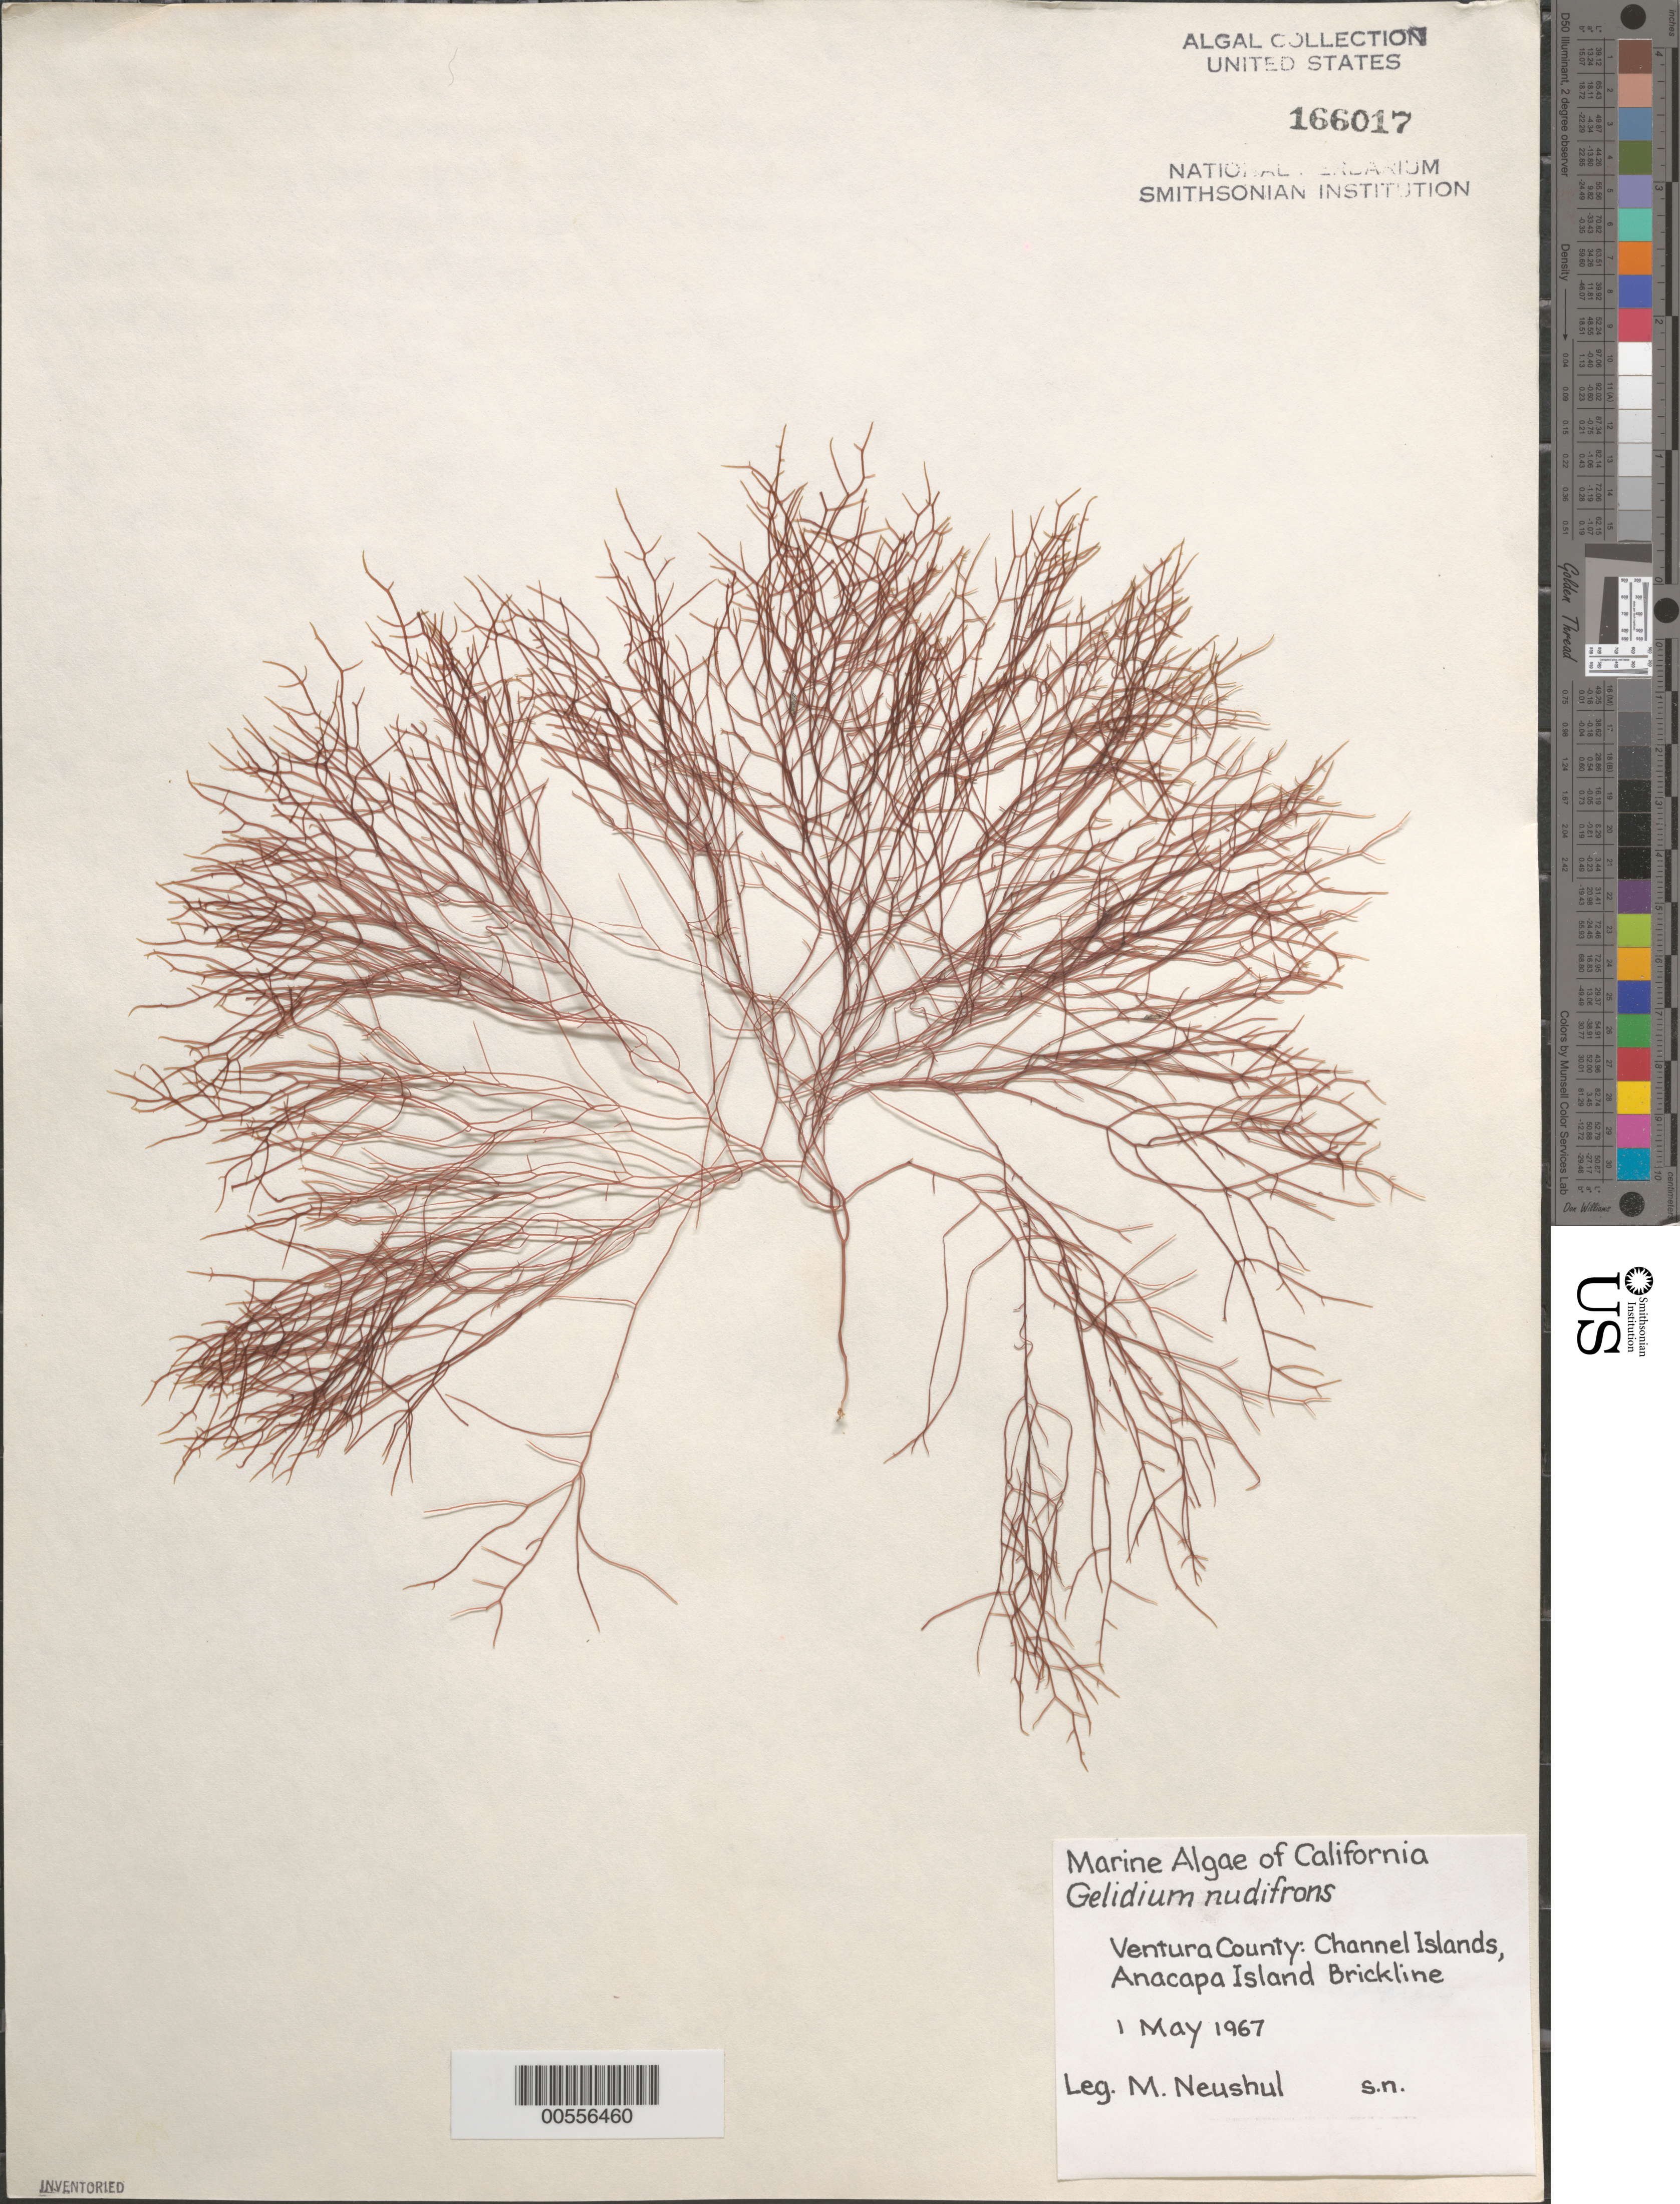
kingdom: Plantae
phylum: Rhodophyta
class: Florideophyceae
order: Gelidiales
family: Gelidiaceae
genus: Gelidium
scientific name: Gelidium nudifrons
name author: N.L. Gardner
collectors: M. Neushul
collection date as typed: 01 May 1967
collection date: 1967-05-01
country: United States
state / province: California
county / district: Ventura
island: Anacapa Island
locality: Brickline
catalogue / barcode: US 166017